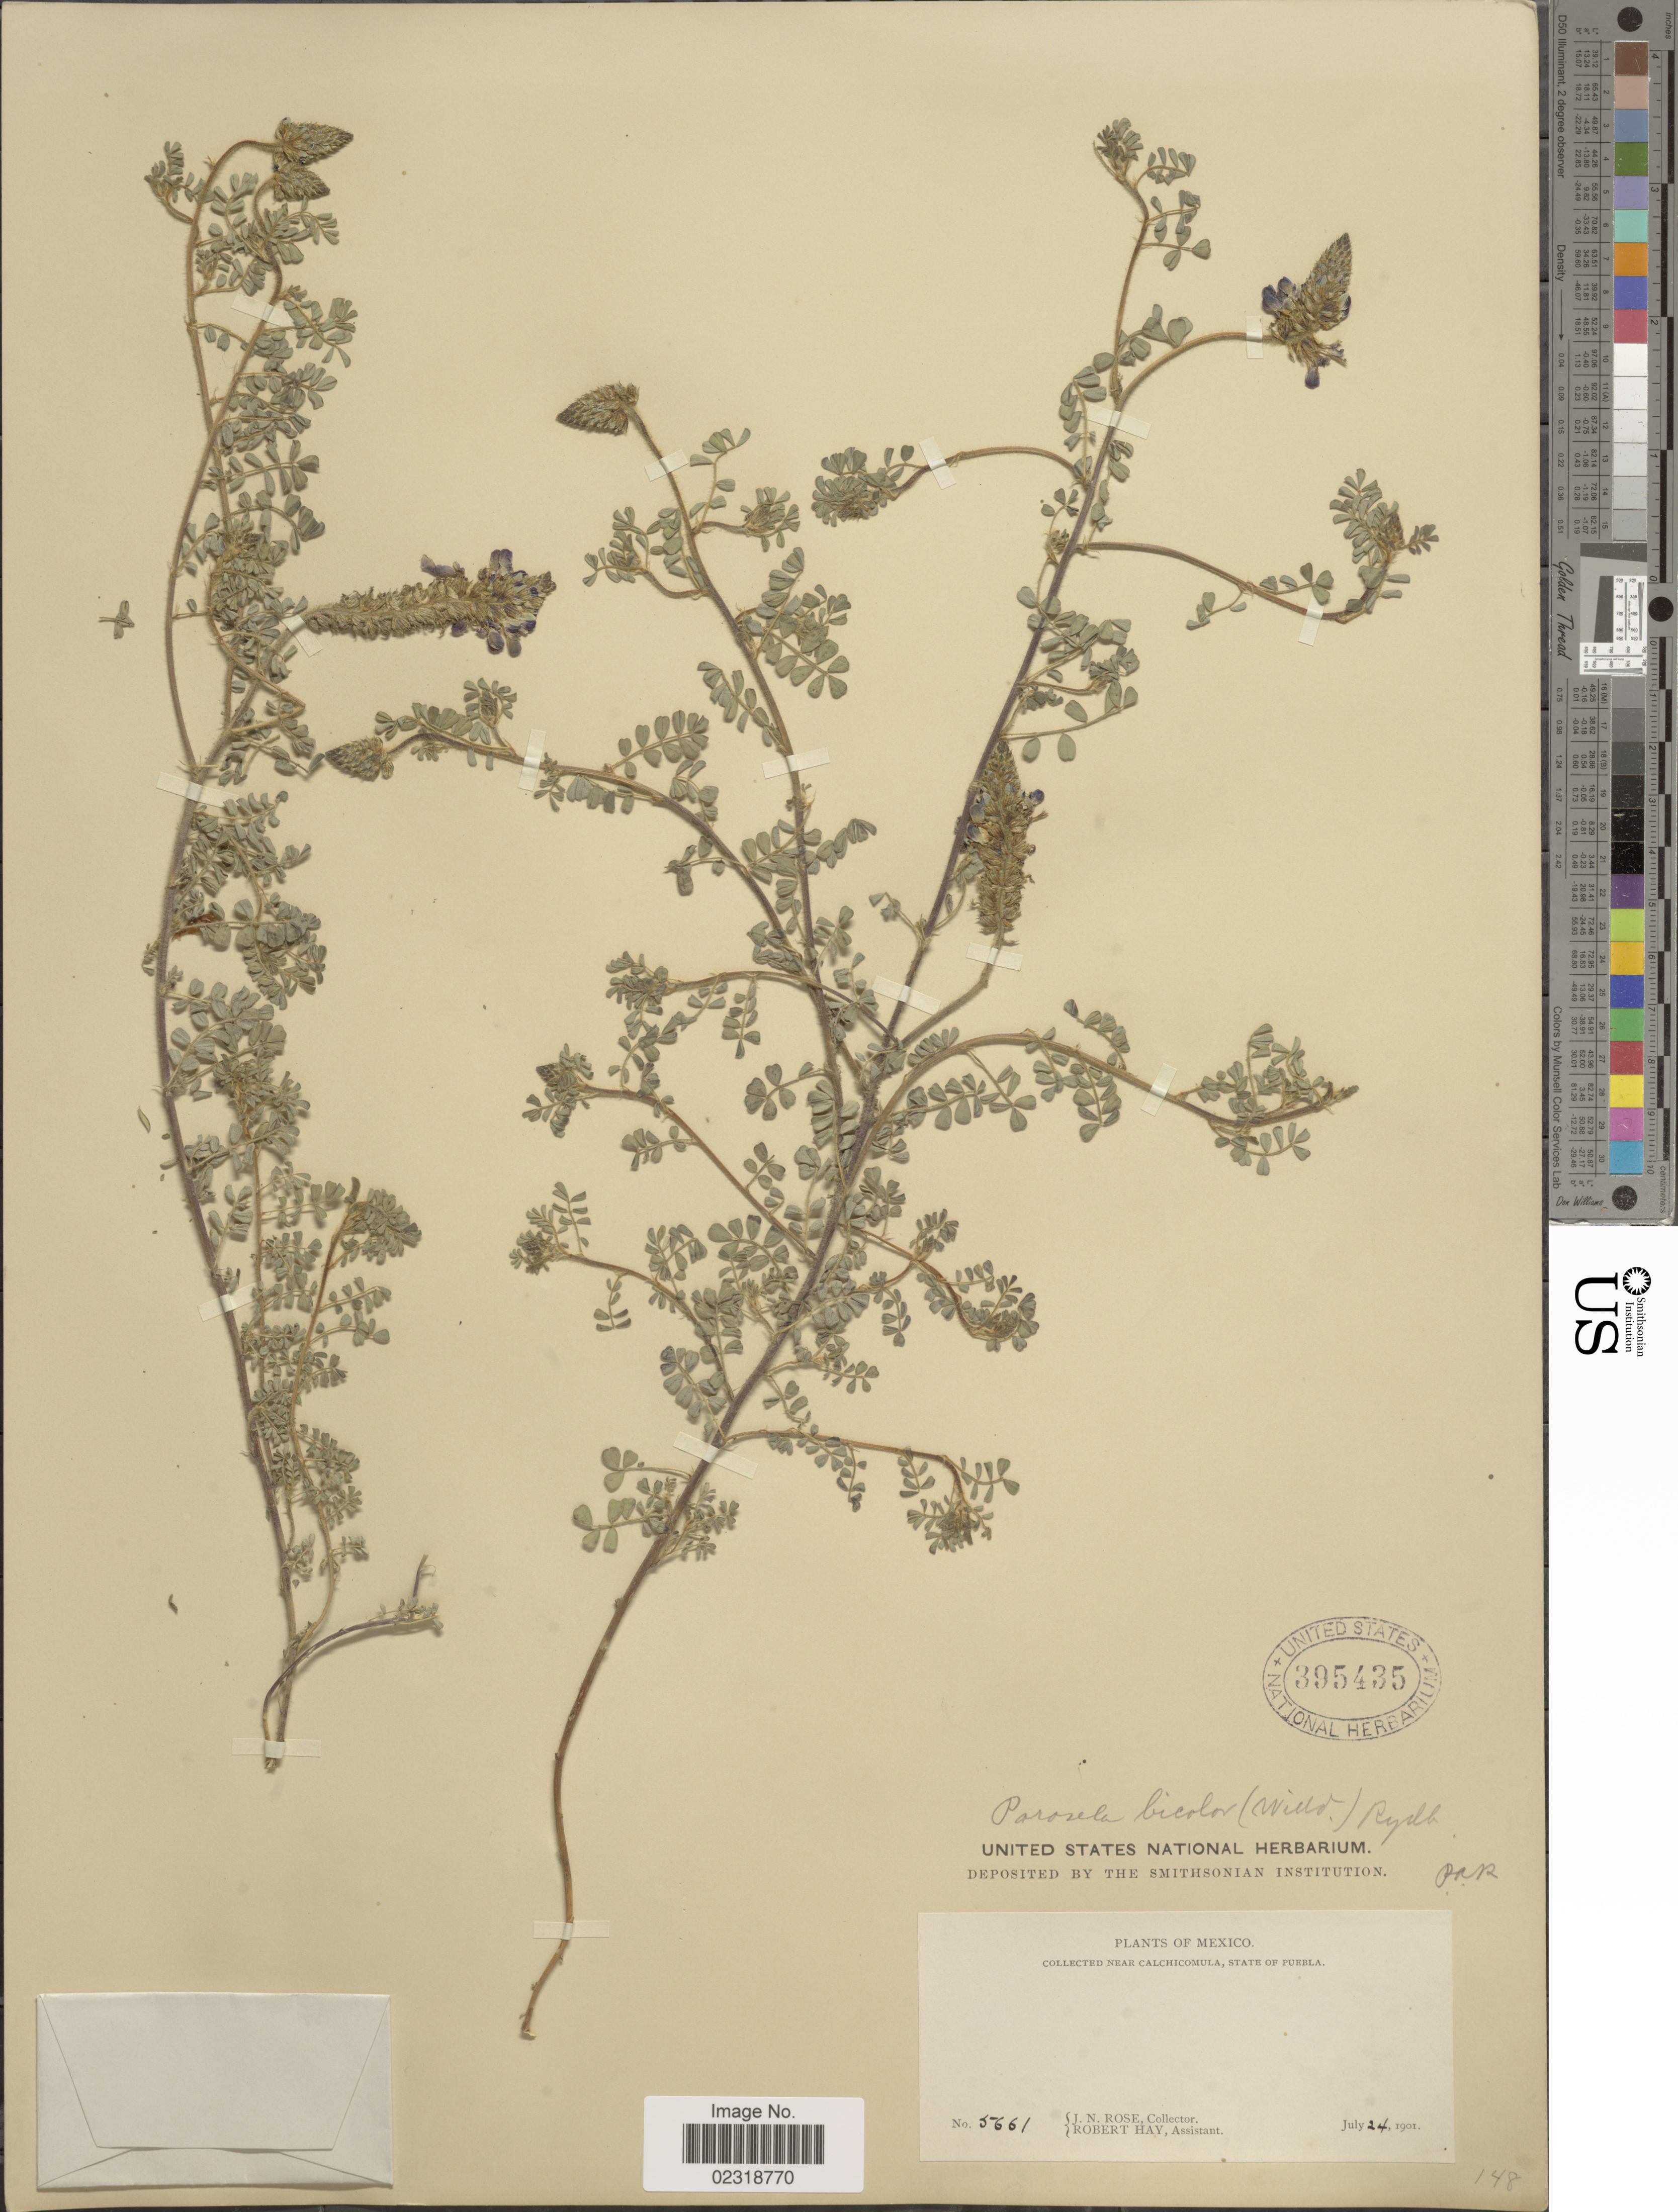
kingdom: Plantae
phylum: Tracheophyta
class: Magnoliopsida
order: Fabales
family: Fabaceae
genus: Dalea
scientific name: Dalea bicolor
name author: Humb. & Bonpl. ex Willd.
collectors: J. N. Rose & R. Hay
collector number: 5661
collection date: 1901-07-24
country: Mexico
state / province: Puebla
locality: Near Calchicomula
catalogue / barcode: US 395435